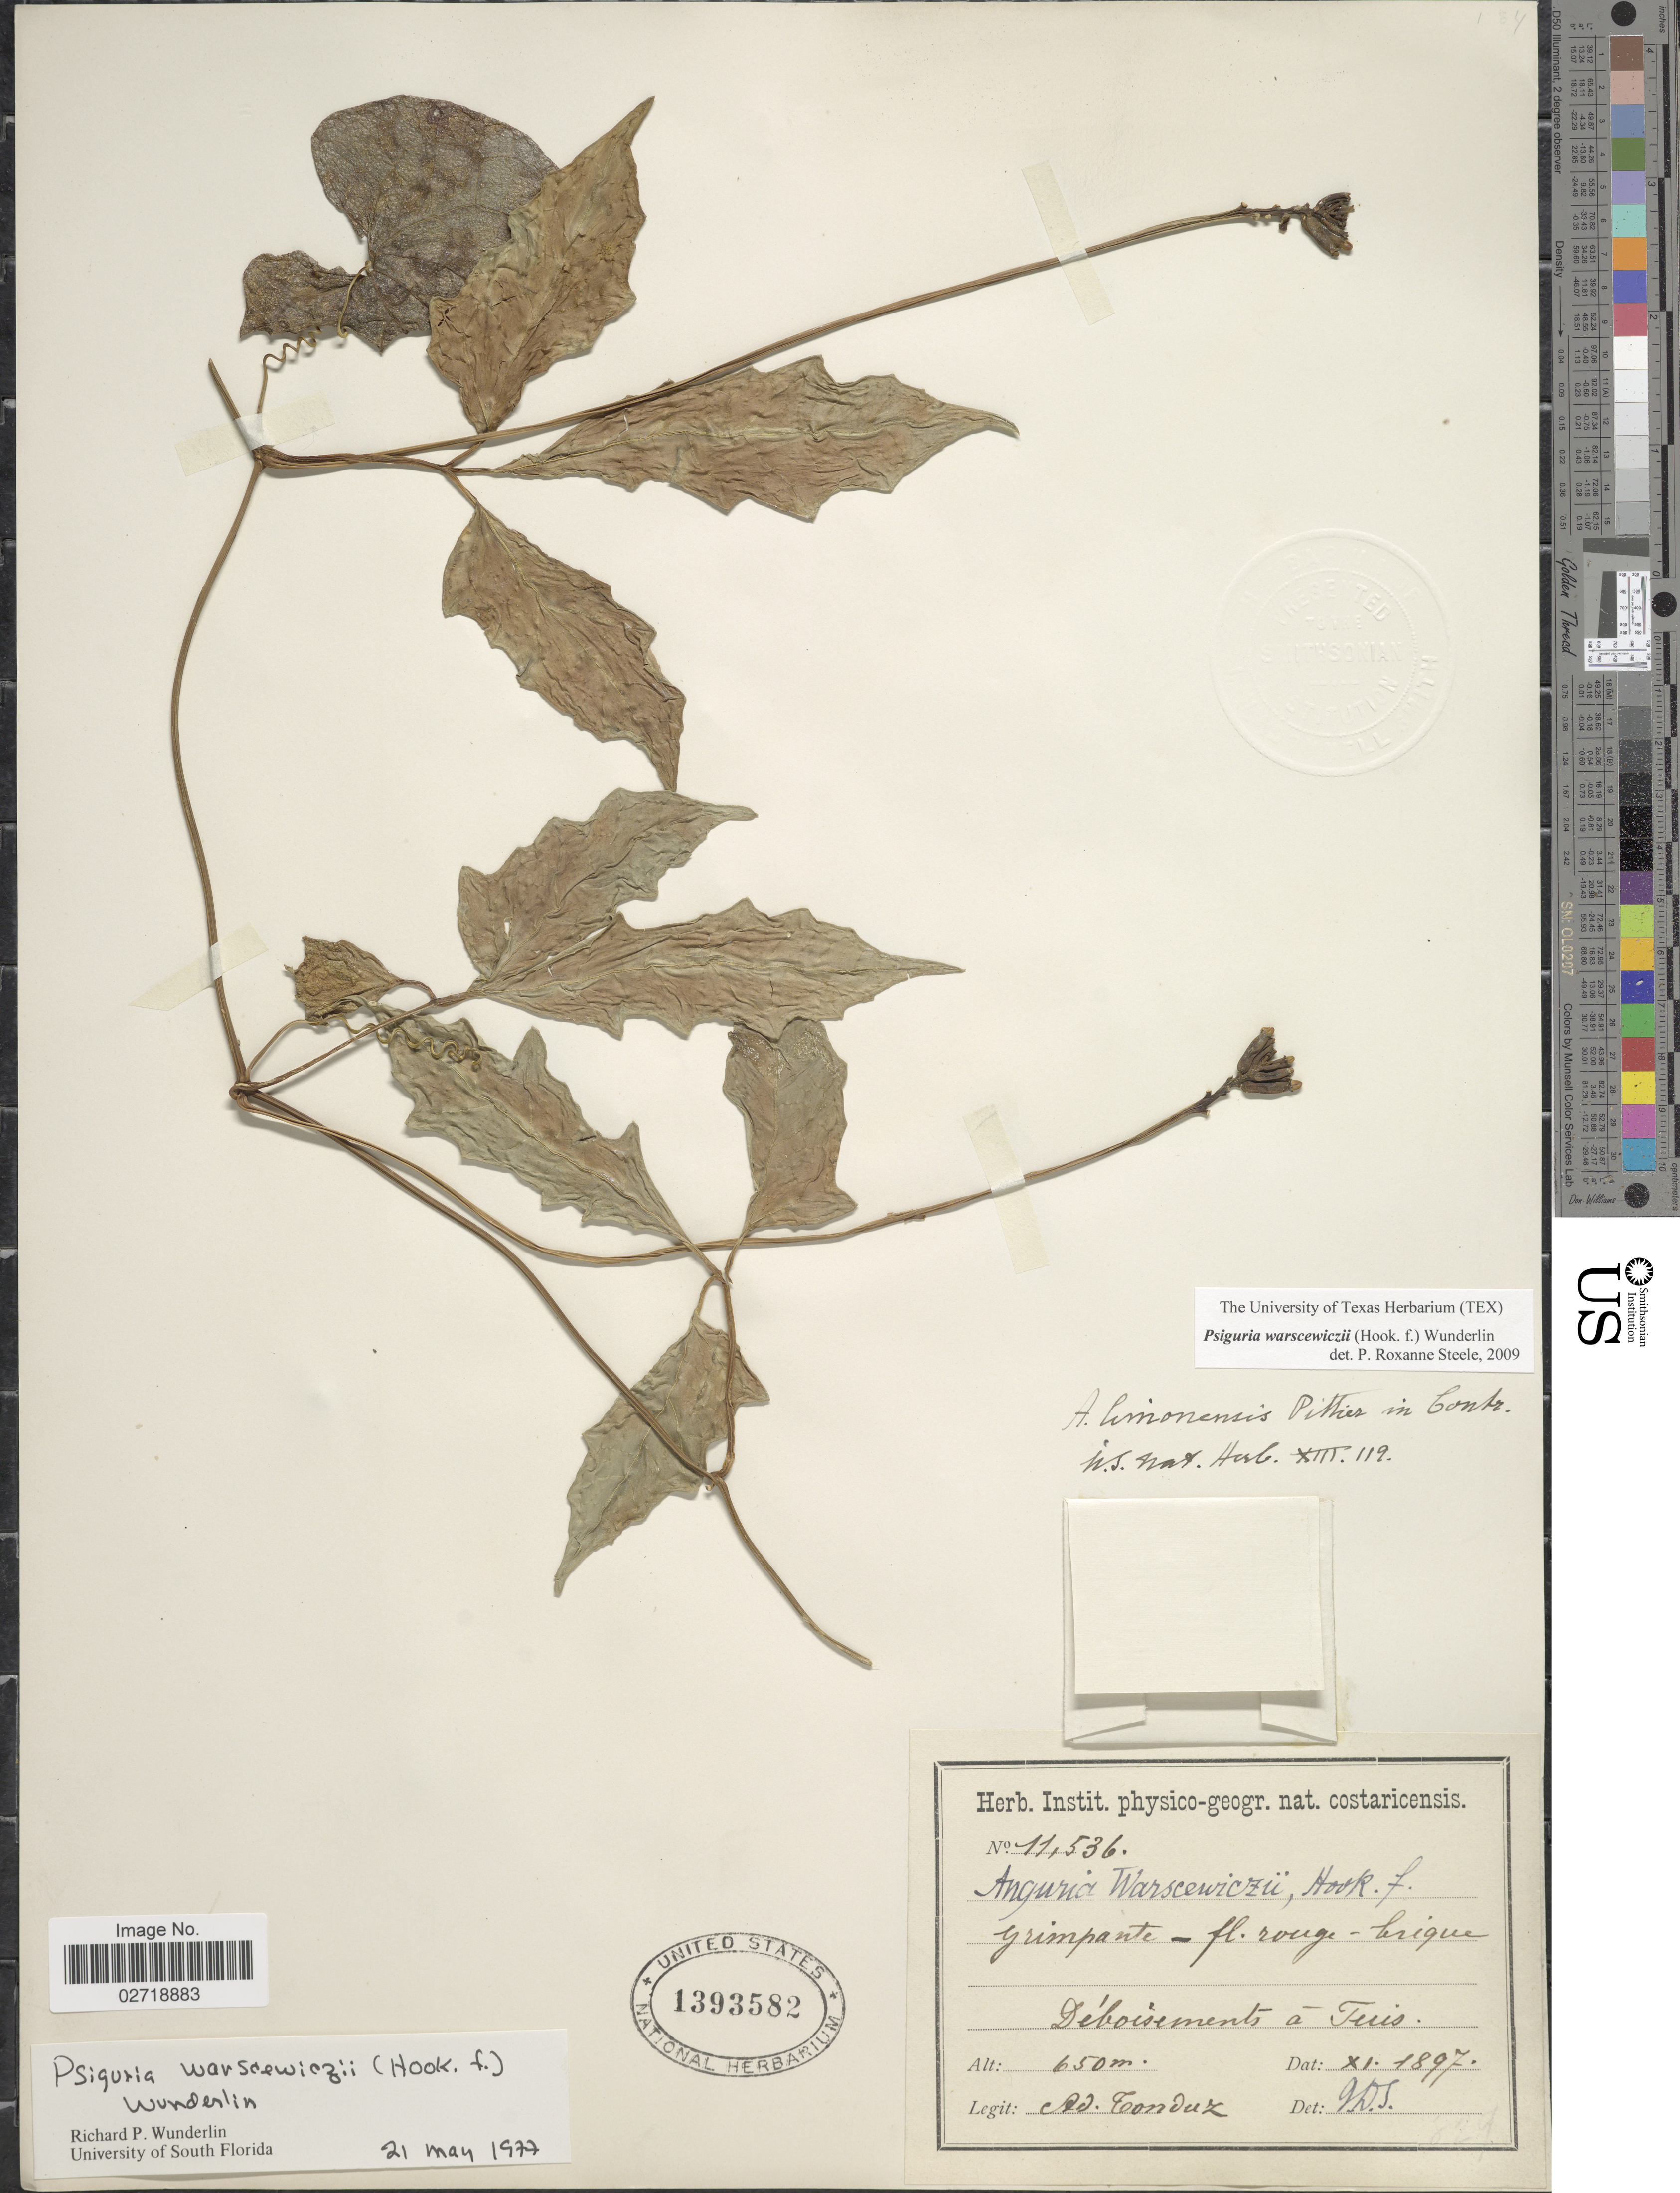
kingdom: Plantae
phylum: Tracheophyta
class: Magnoliopsida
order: Cucurbitales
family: Cucurbitaceae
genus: Psiguria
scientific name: Psiguria warscewiczii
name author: (Hook. f.) Wunderlin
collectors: A. Tonduz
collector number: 11536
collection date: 1897-11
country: Costa Rica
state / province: Cartago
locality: Deboisements a Tuis.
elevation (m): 650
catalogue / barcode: US 1393582